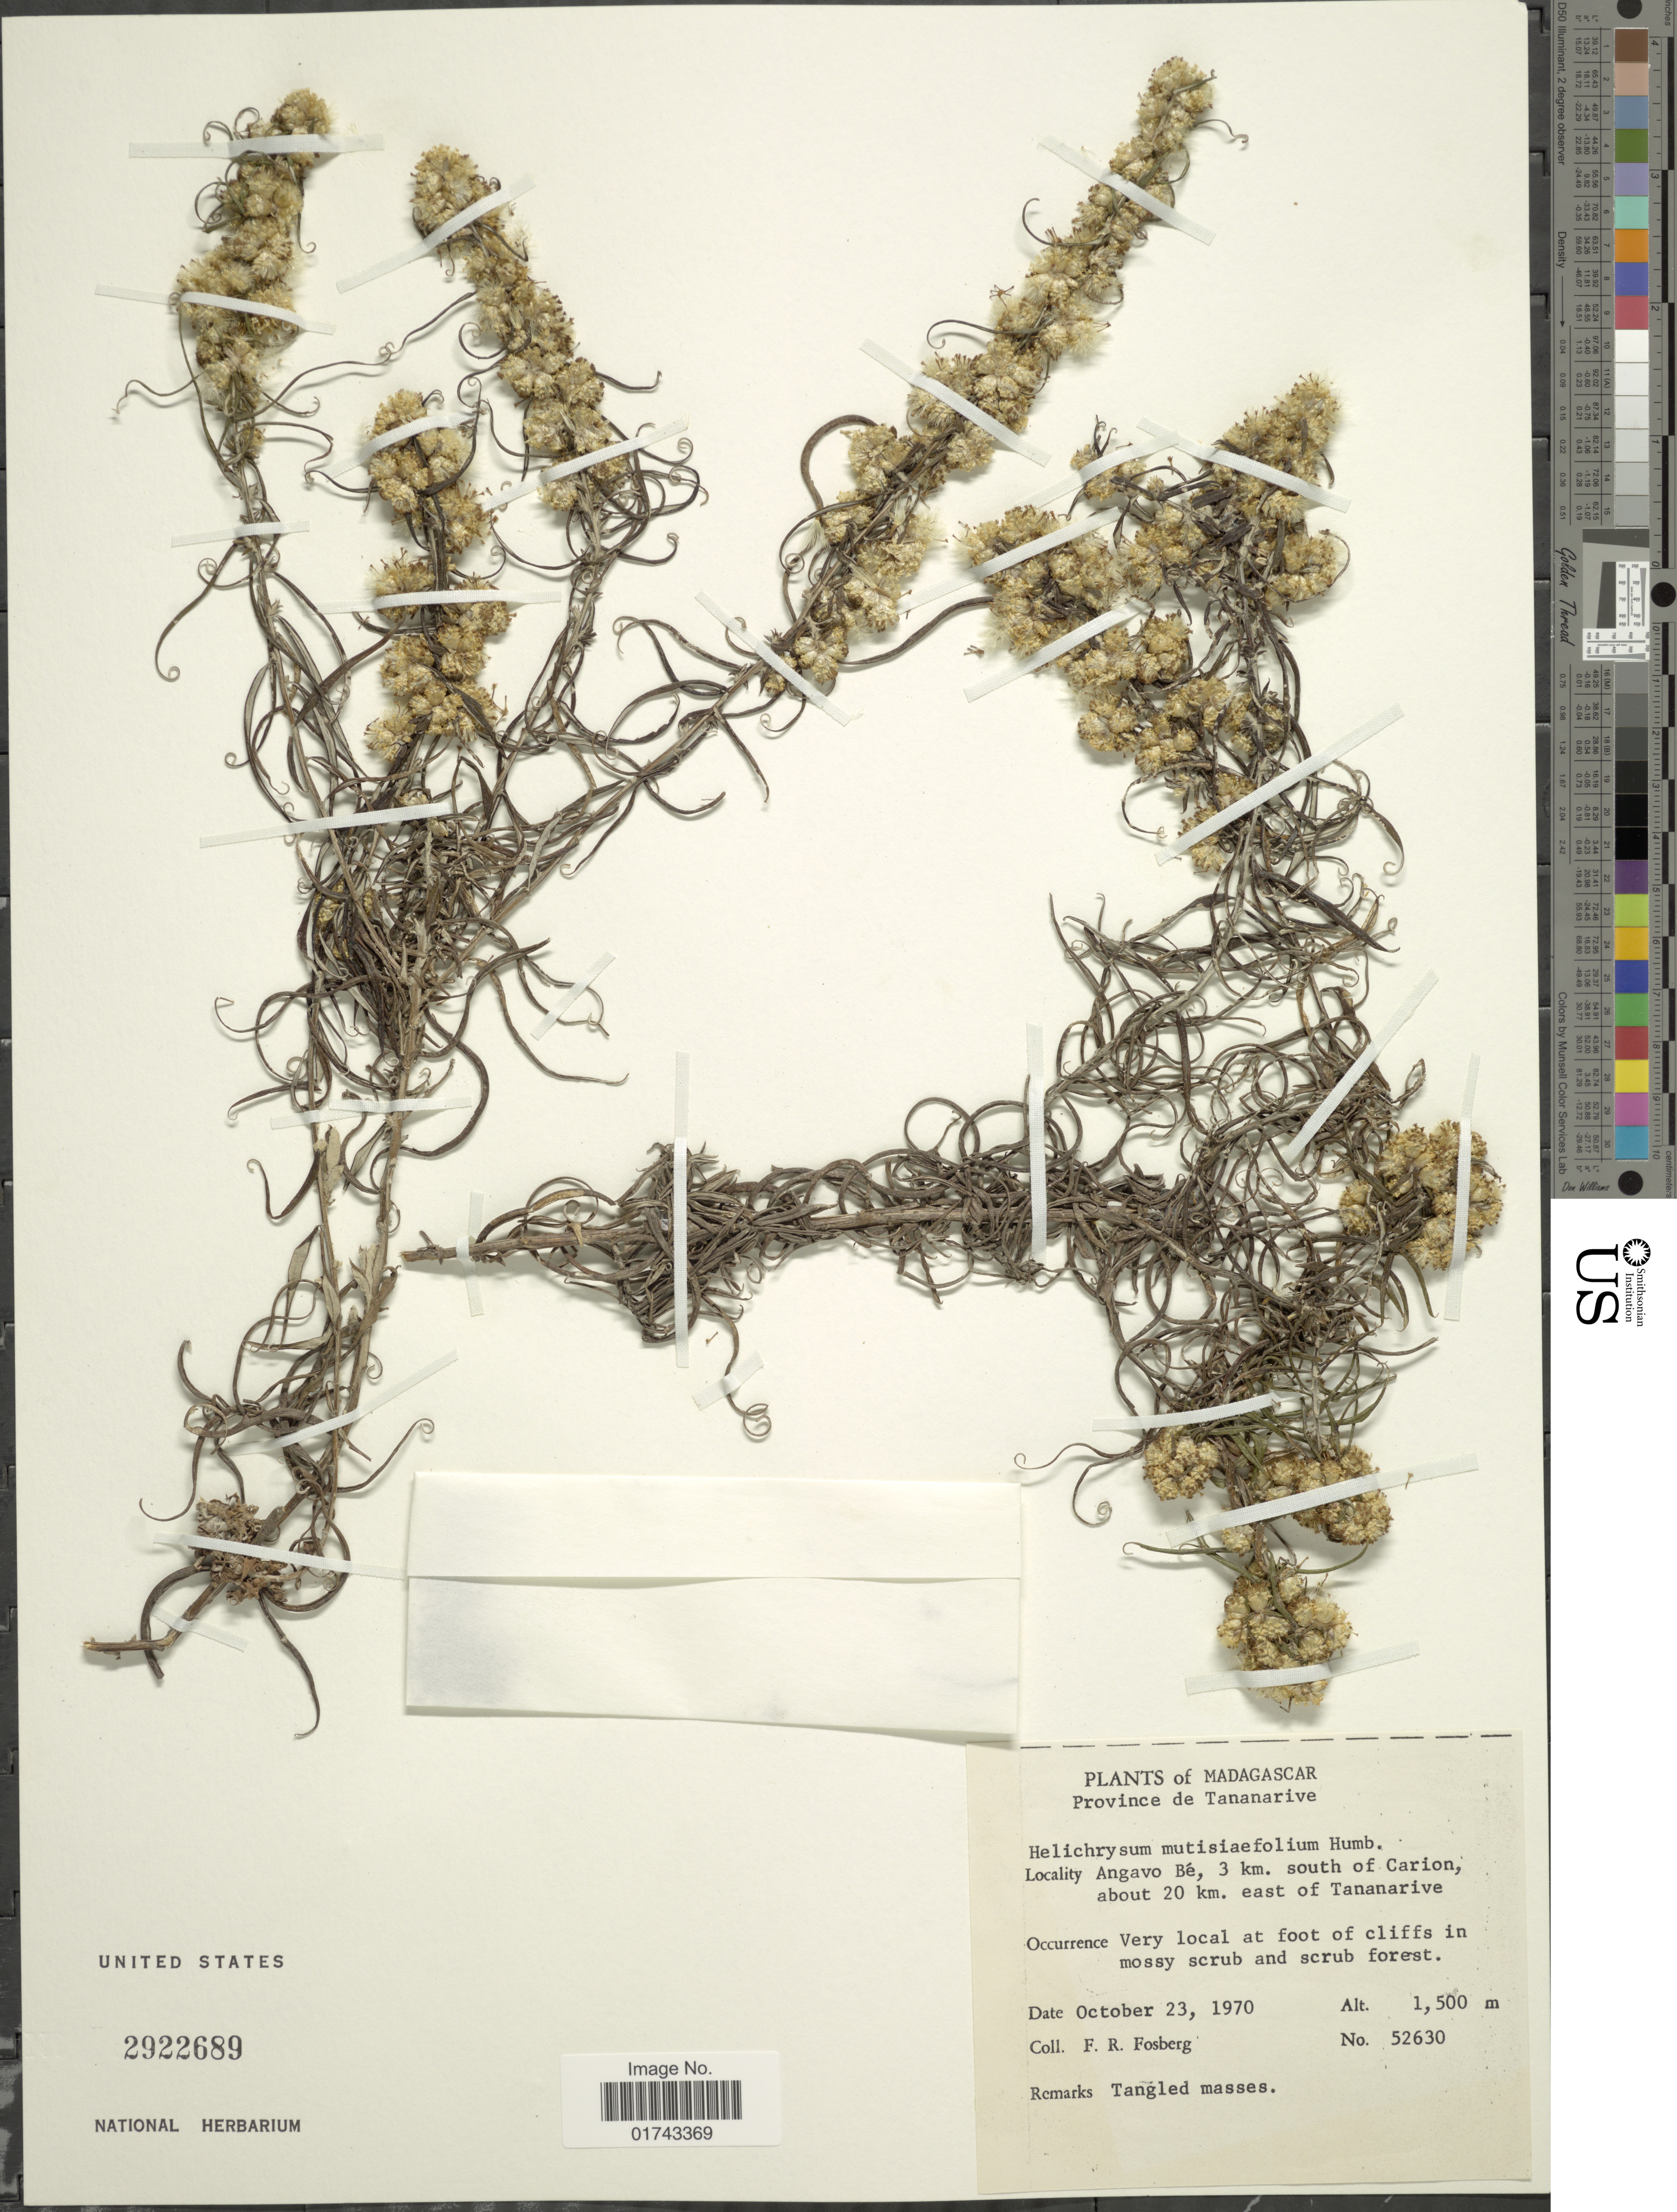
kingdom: Plantae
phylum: Tracheophyta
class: Magnoliopsida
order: Asterales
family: Asteraceae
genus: Helichrysum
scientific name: Helichrysum mutisiaefolium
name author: Less.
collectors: F. R. Fosberg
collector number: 52630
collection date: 1970-10-23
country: Madagascar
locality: Province de Tananarive, Angavo Be, 3 km. south of Carion, about 20 km. east of Tananarive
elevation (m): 1500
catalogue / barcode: US 2922689